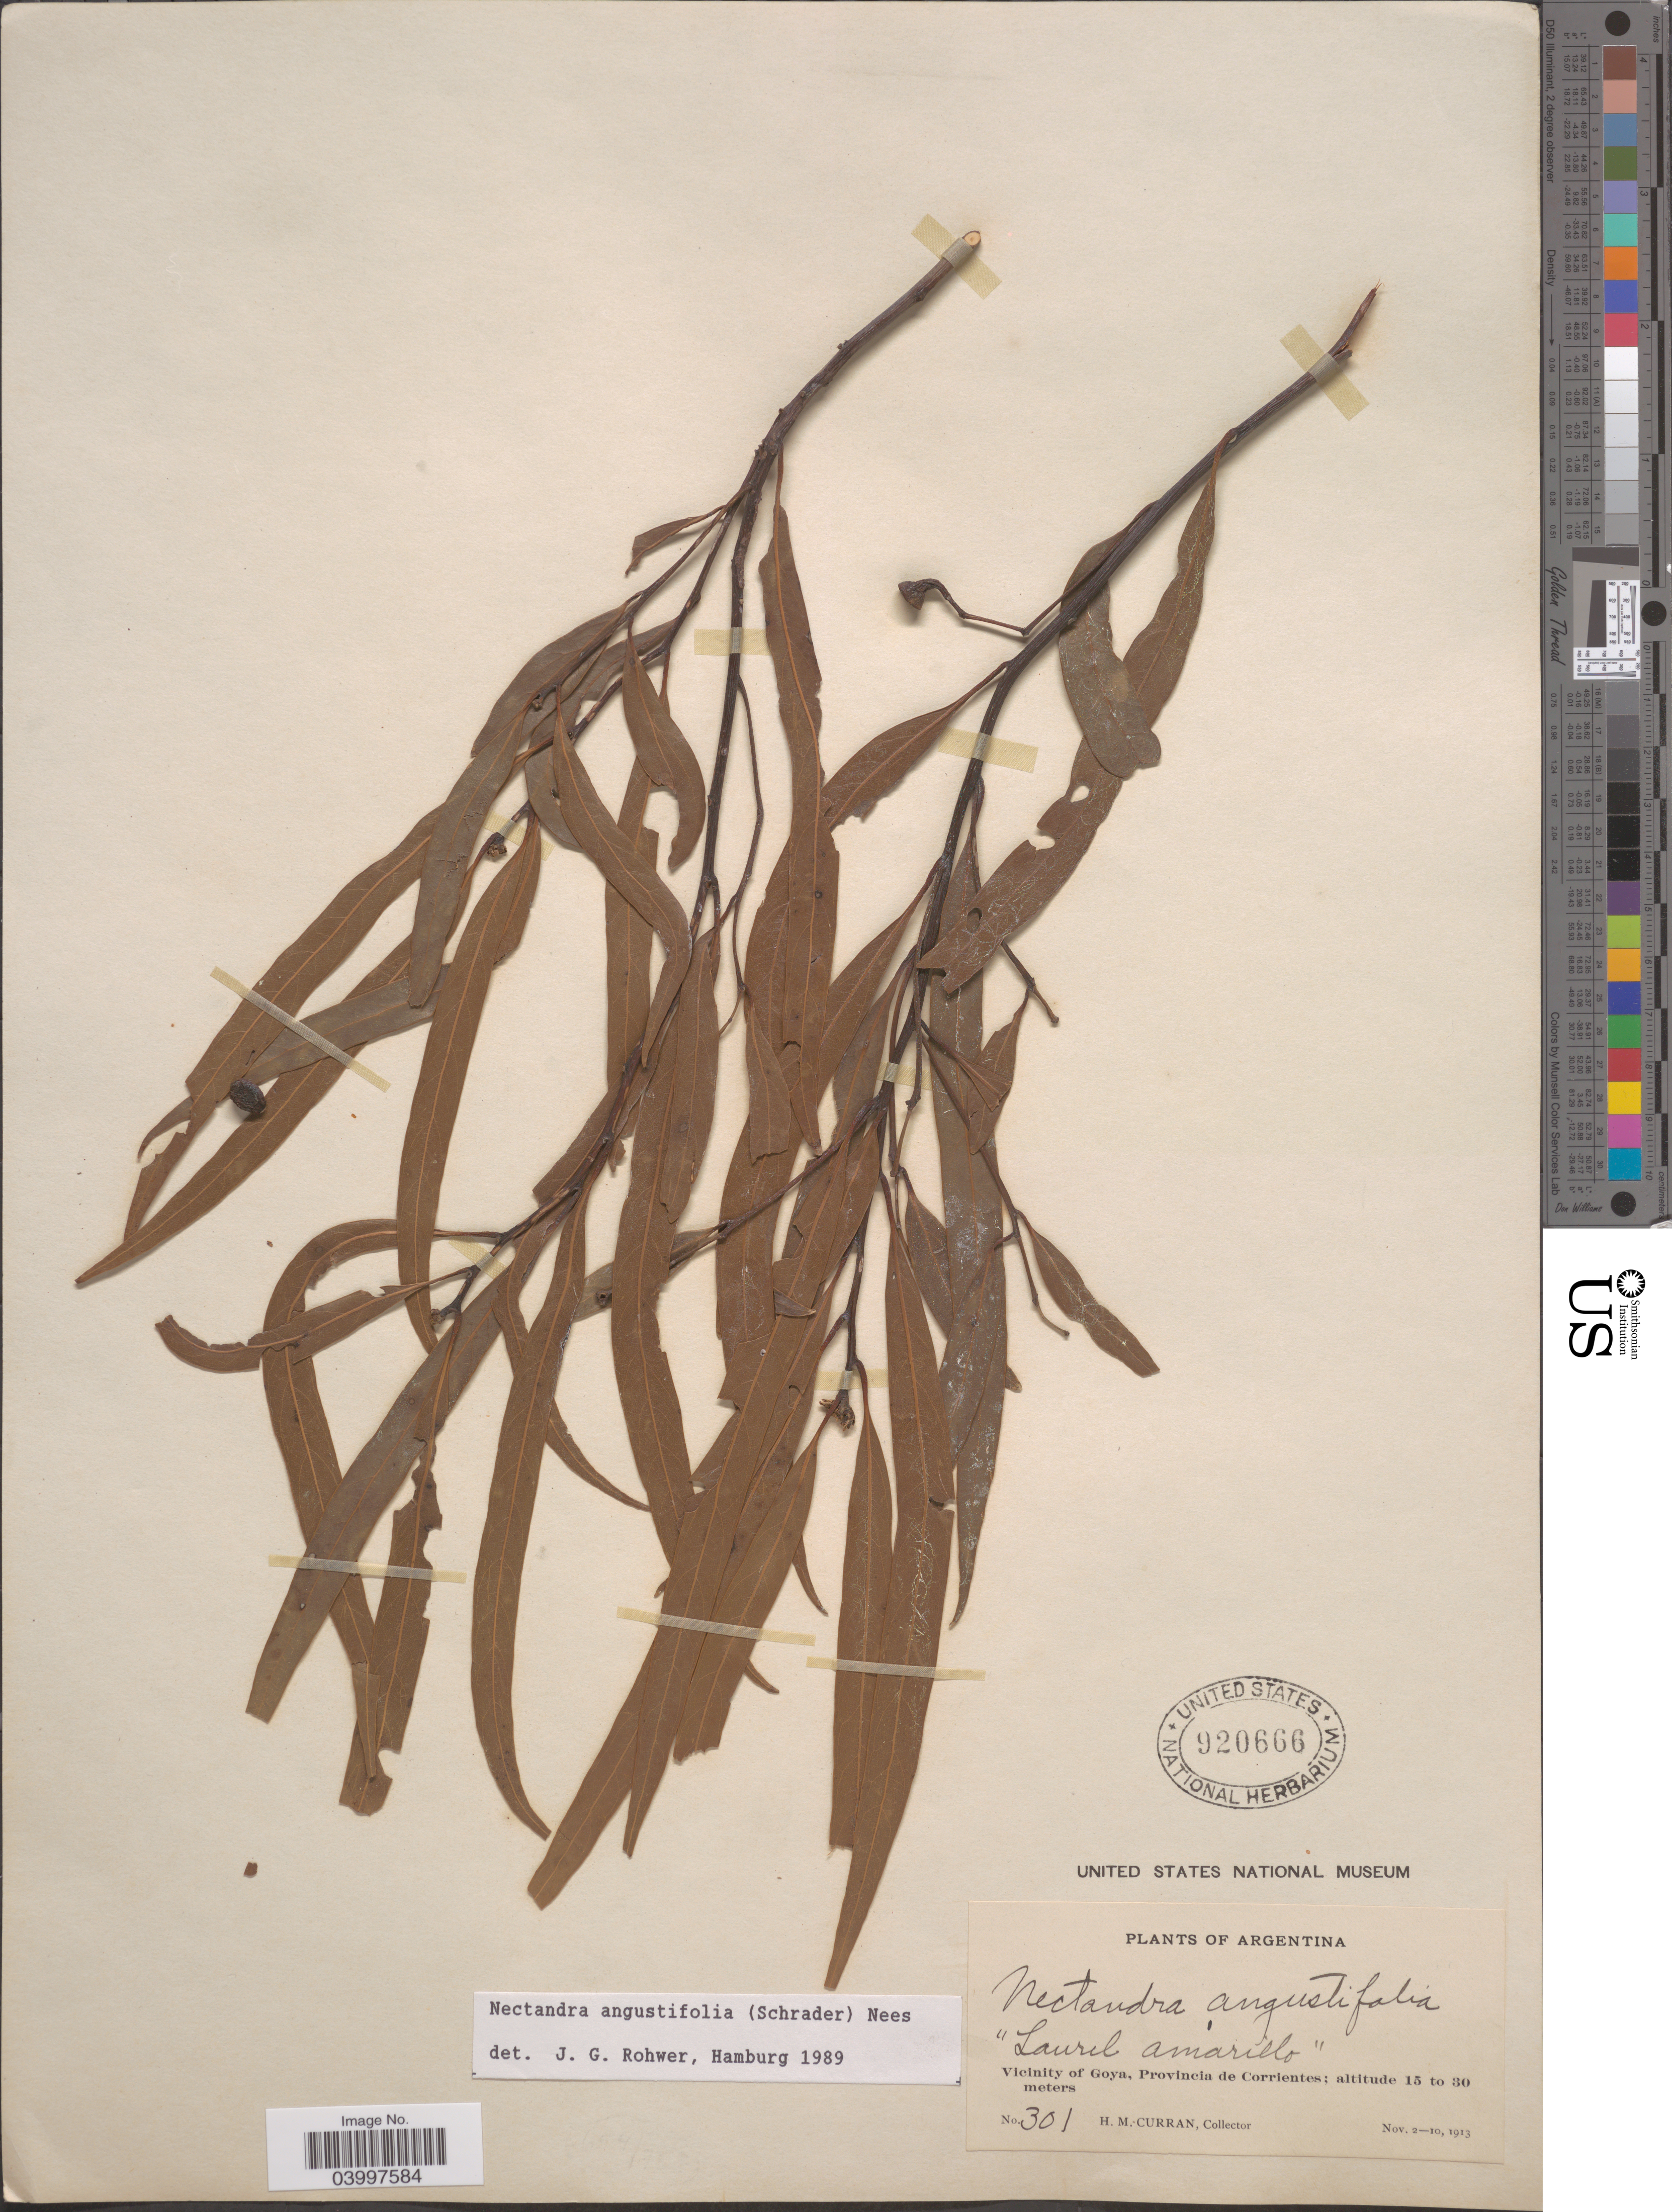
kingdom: Plantae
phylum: Tracheophyta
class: Magnoliopsida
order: Laurales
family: Lauraceae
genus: Nectandra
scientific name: Nectandra angustifolia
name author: (Schrad.) Nees & Mart.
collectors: H. M. Curran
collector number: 301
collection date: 1913-11-02/1913-11-10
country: Argentina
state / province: Corrientes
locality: Vicinity of Goya.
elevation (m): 15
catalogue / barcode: US 920666